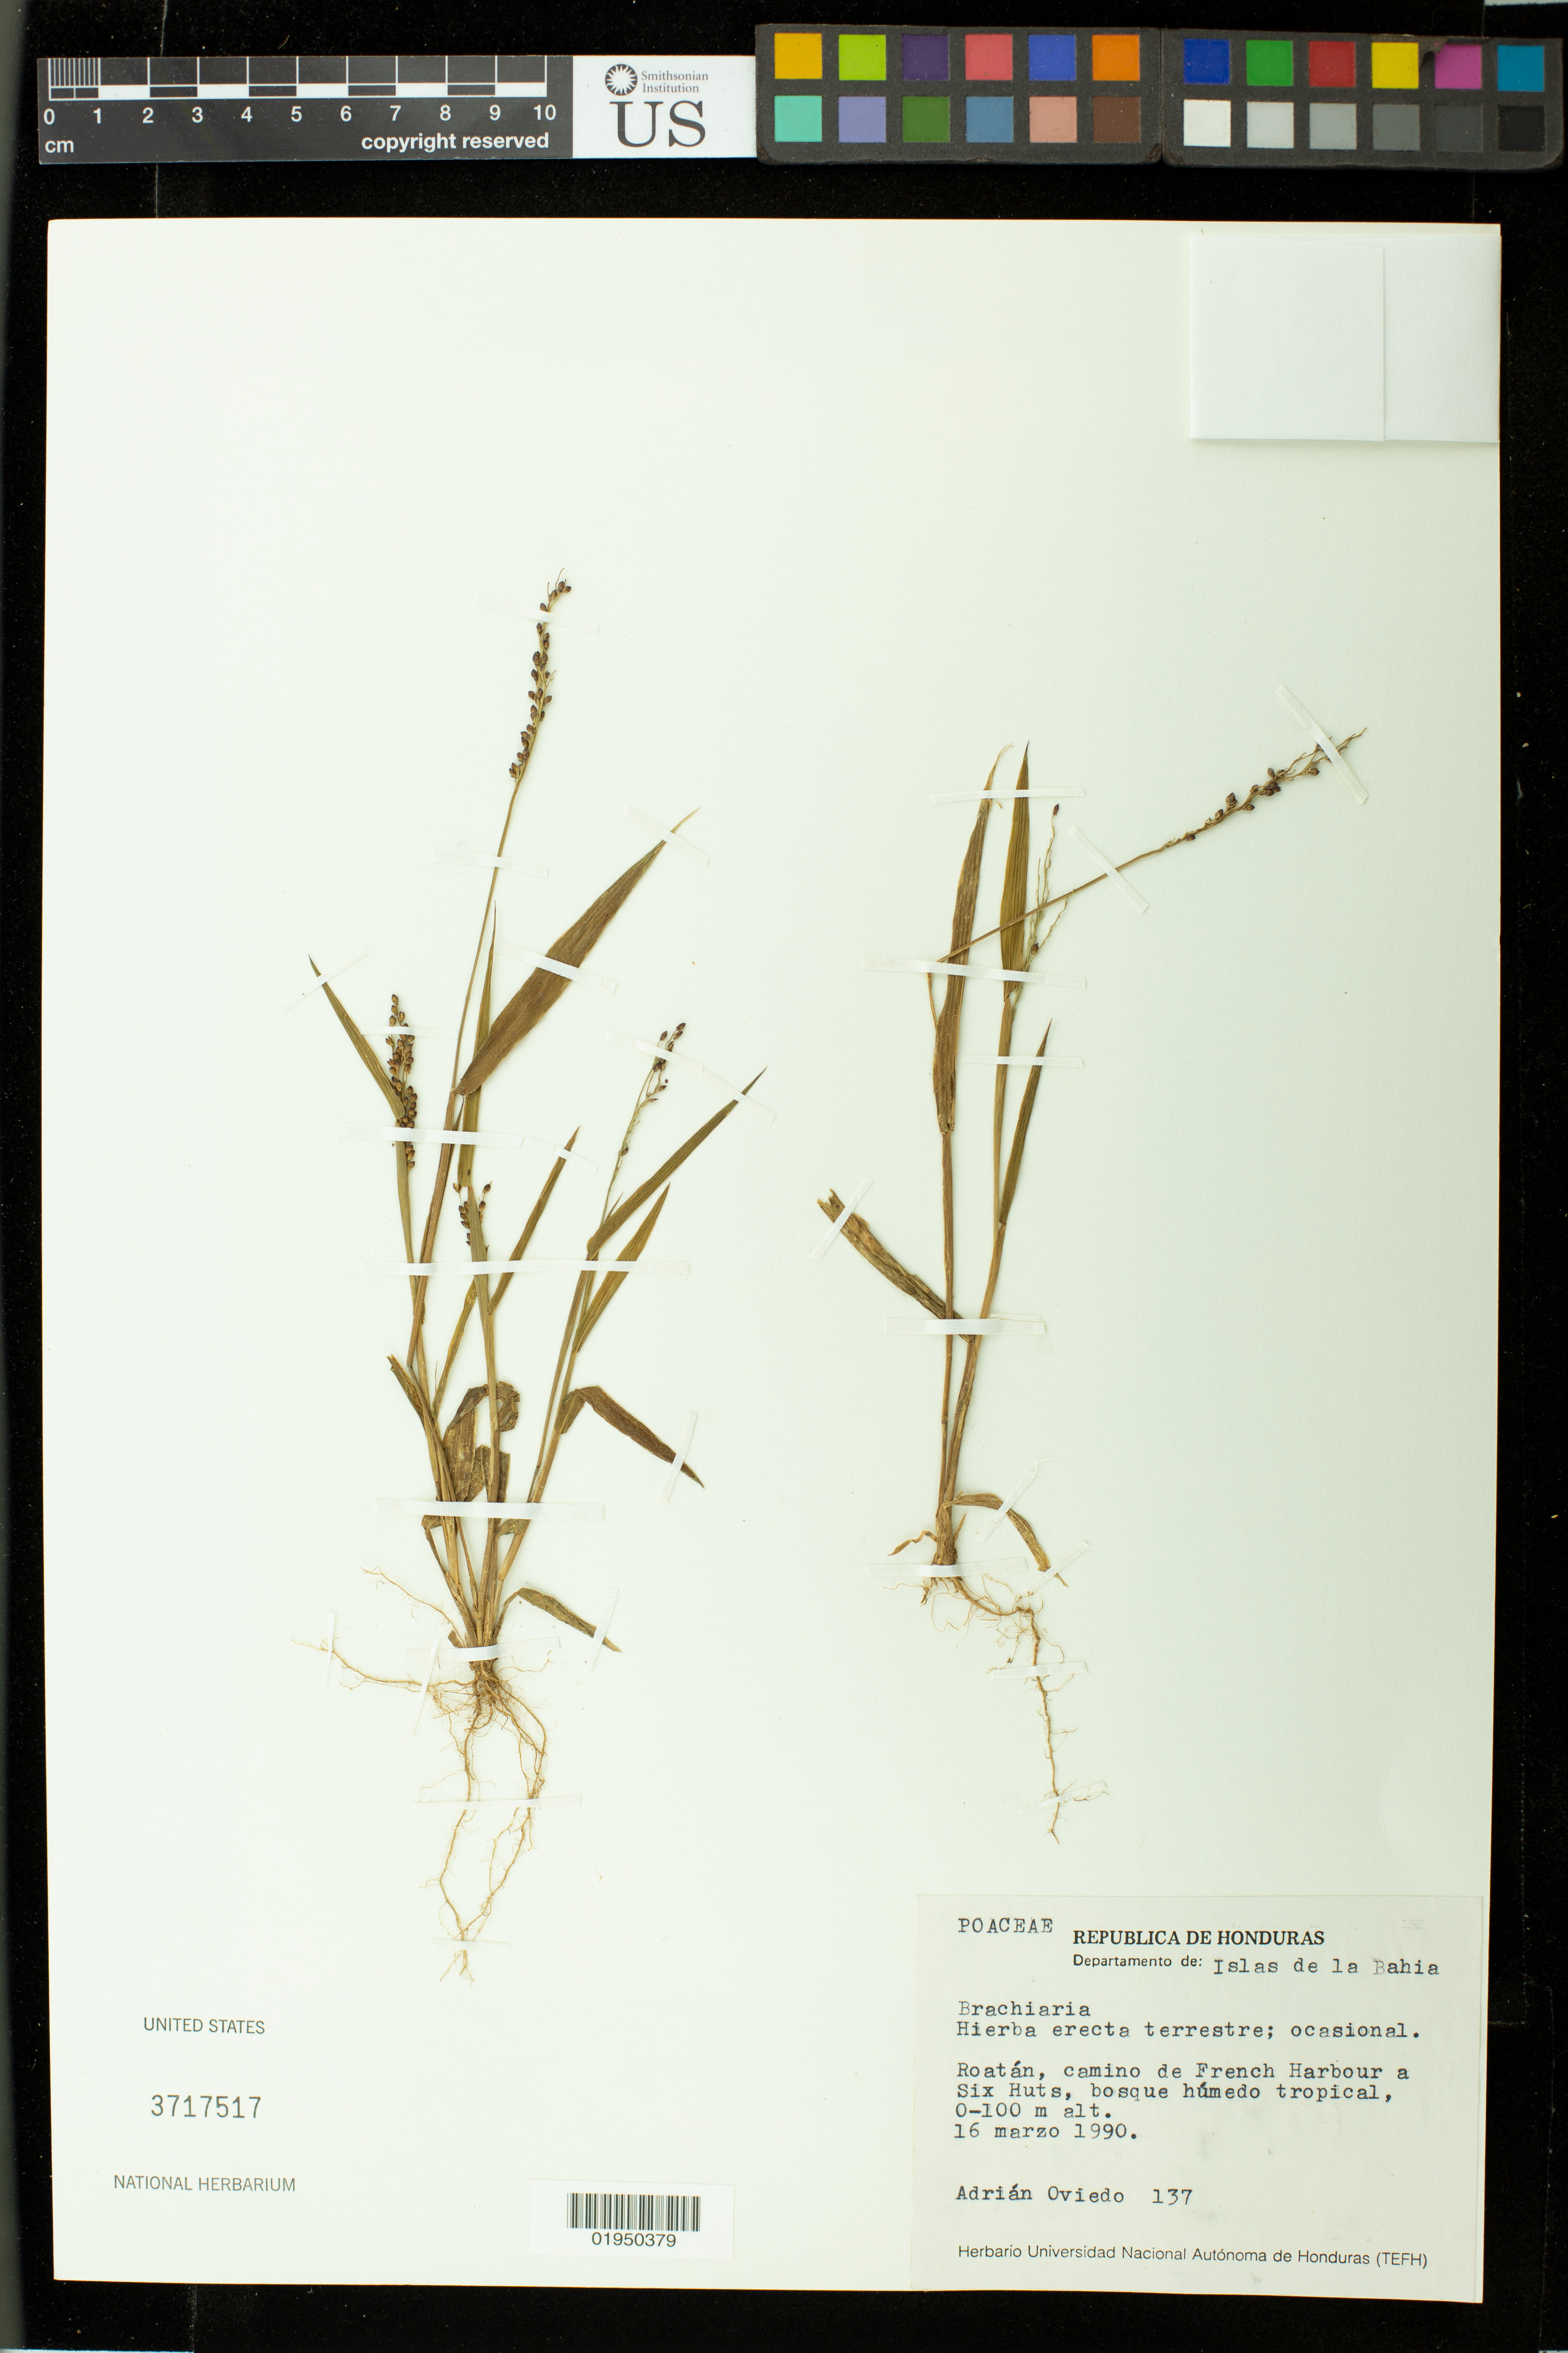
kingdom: Plantae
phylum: Tracheophyta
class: Liliopsida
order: Poales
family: Poaceae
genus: Urochloa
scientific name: Urochloa sp.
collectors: A. Oviedo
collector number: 137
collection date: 1990-03-16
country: Honduras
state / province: Islas de la Bahía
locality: Roatan, camino de French Harbour a Six Huts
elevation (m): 0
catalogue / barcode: US 3717517